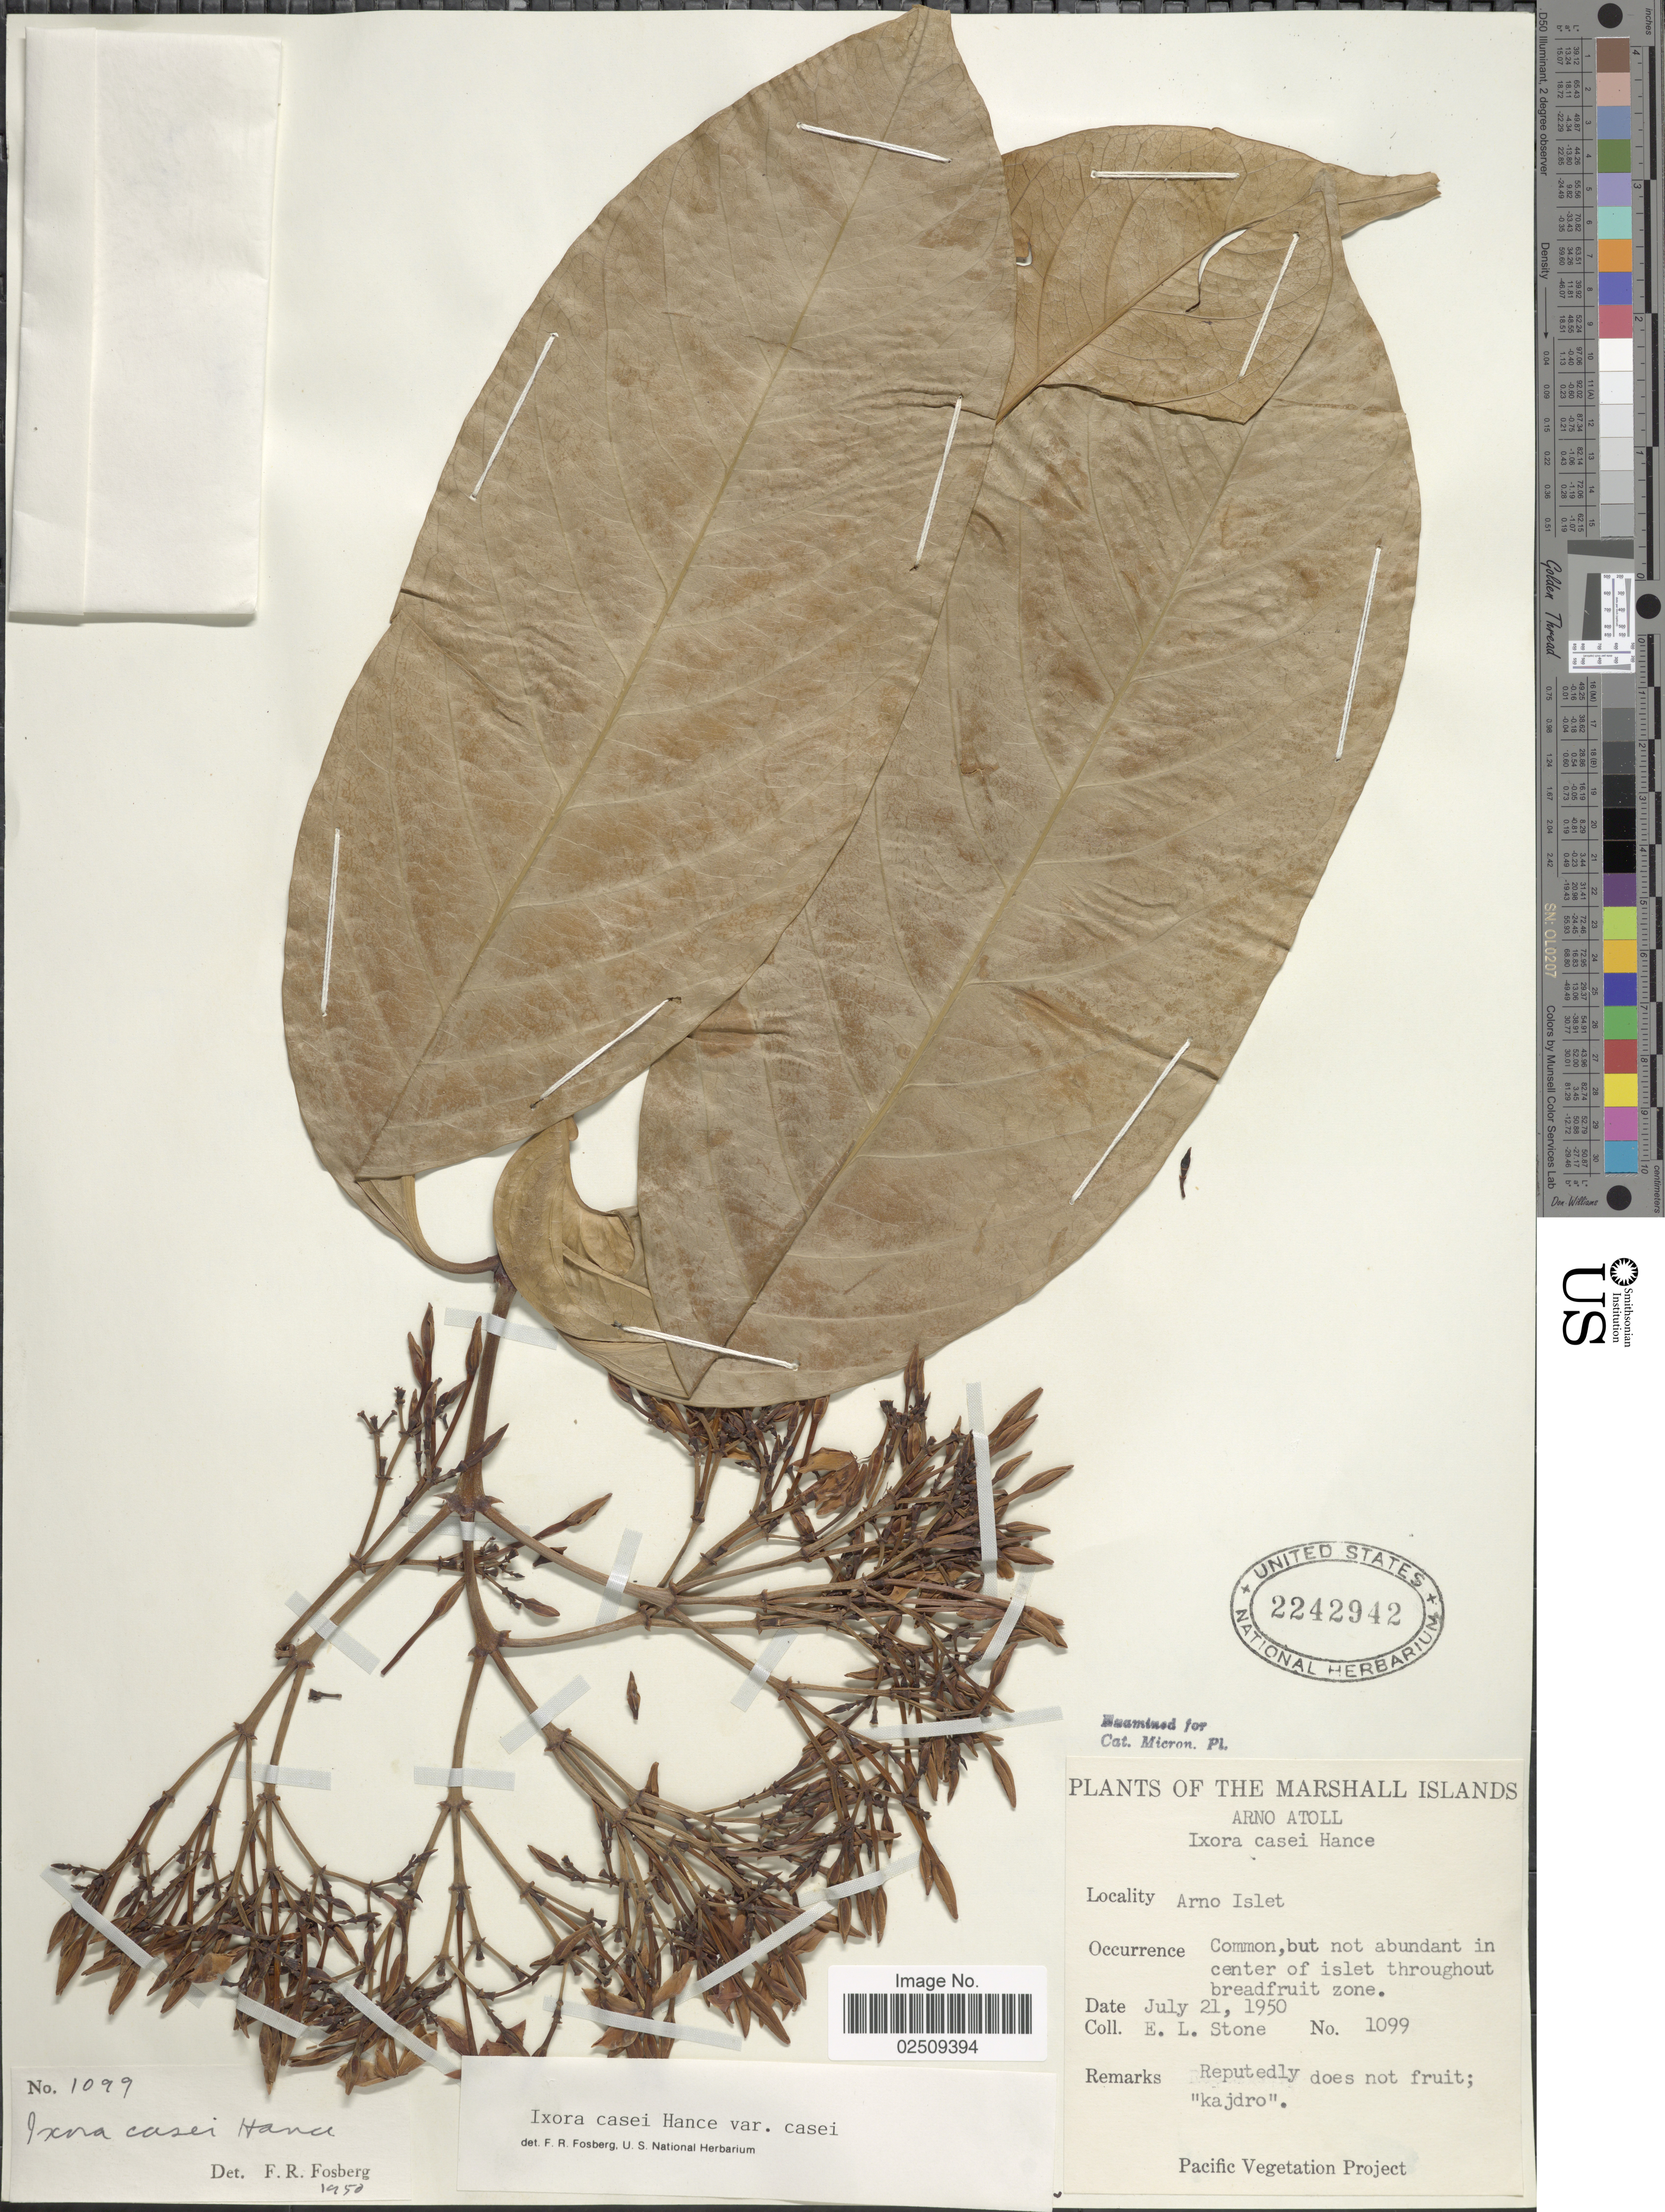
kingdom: Plantae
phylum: Tracheophyta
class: Magnoliopsida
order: Gentianales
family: Rubiaceae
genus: Ixora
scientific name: Ixora casei var. casei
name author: Hance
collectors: E. L. Stone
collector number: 1099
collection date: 1950-07-21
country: Marshall Islands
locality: The Marshall Islands, Arno Atoll, Arno Islet. Common, but not abundant in center of islet throughout breadfruit zone.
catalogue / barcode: US 2242942